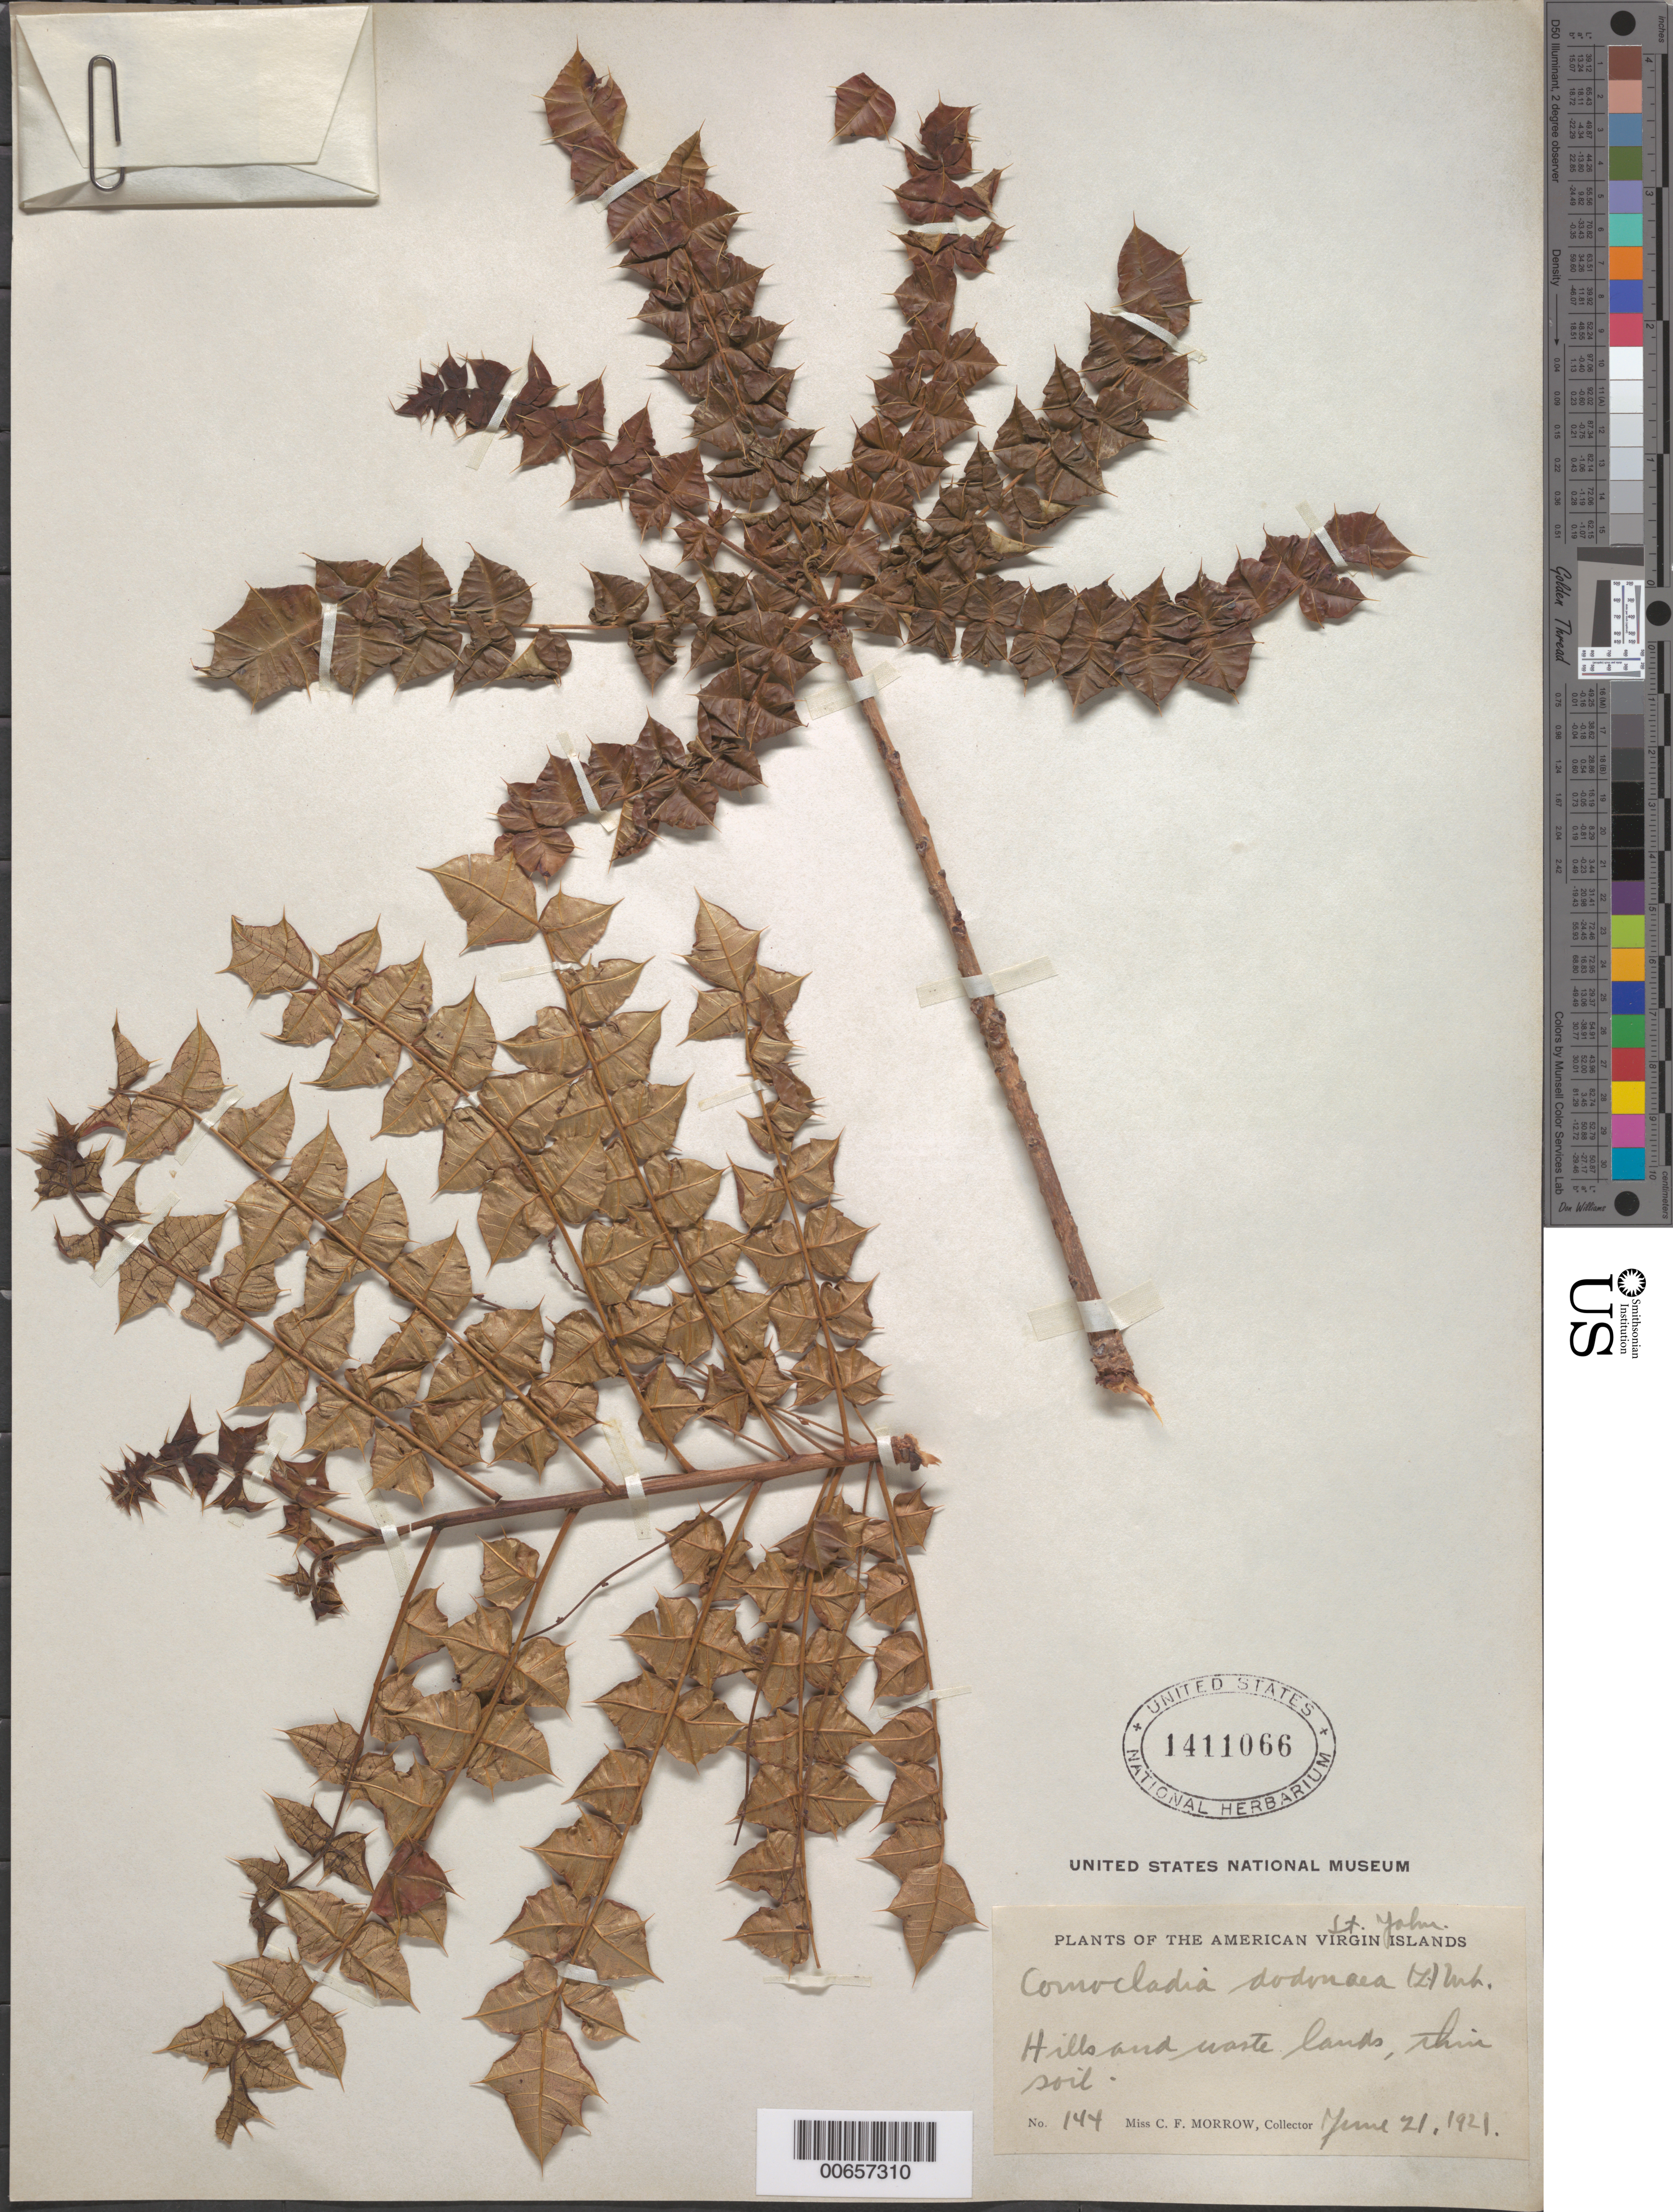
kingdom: Plantae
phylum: Tracheophyta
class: Magnoliopsida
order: Sapindales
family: Anacardiaceae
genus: Comocladia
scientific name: Comocladia dodonaea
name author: (L.) Urb.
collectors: C. Morrow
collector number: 144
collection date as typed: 21 Jun 1921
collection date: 1921-06-21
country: U.S. Virgin Islands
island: St. John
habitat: Hills and wastelands, thin soils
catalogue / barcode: US 1411066